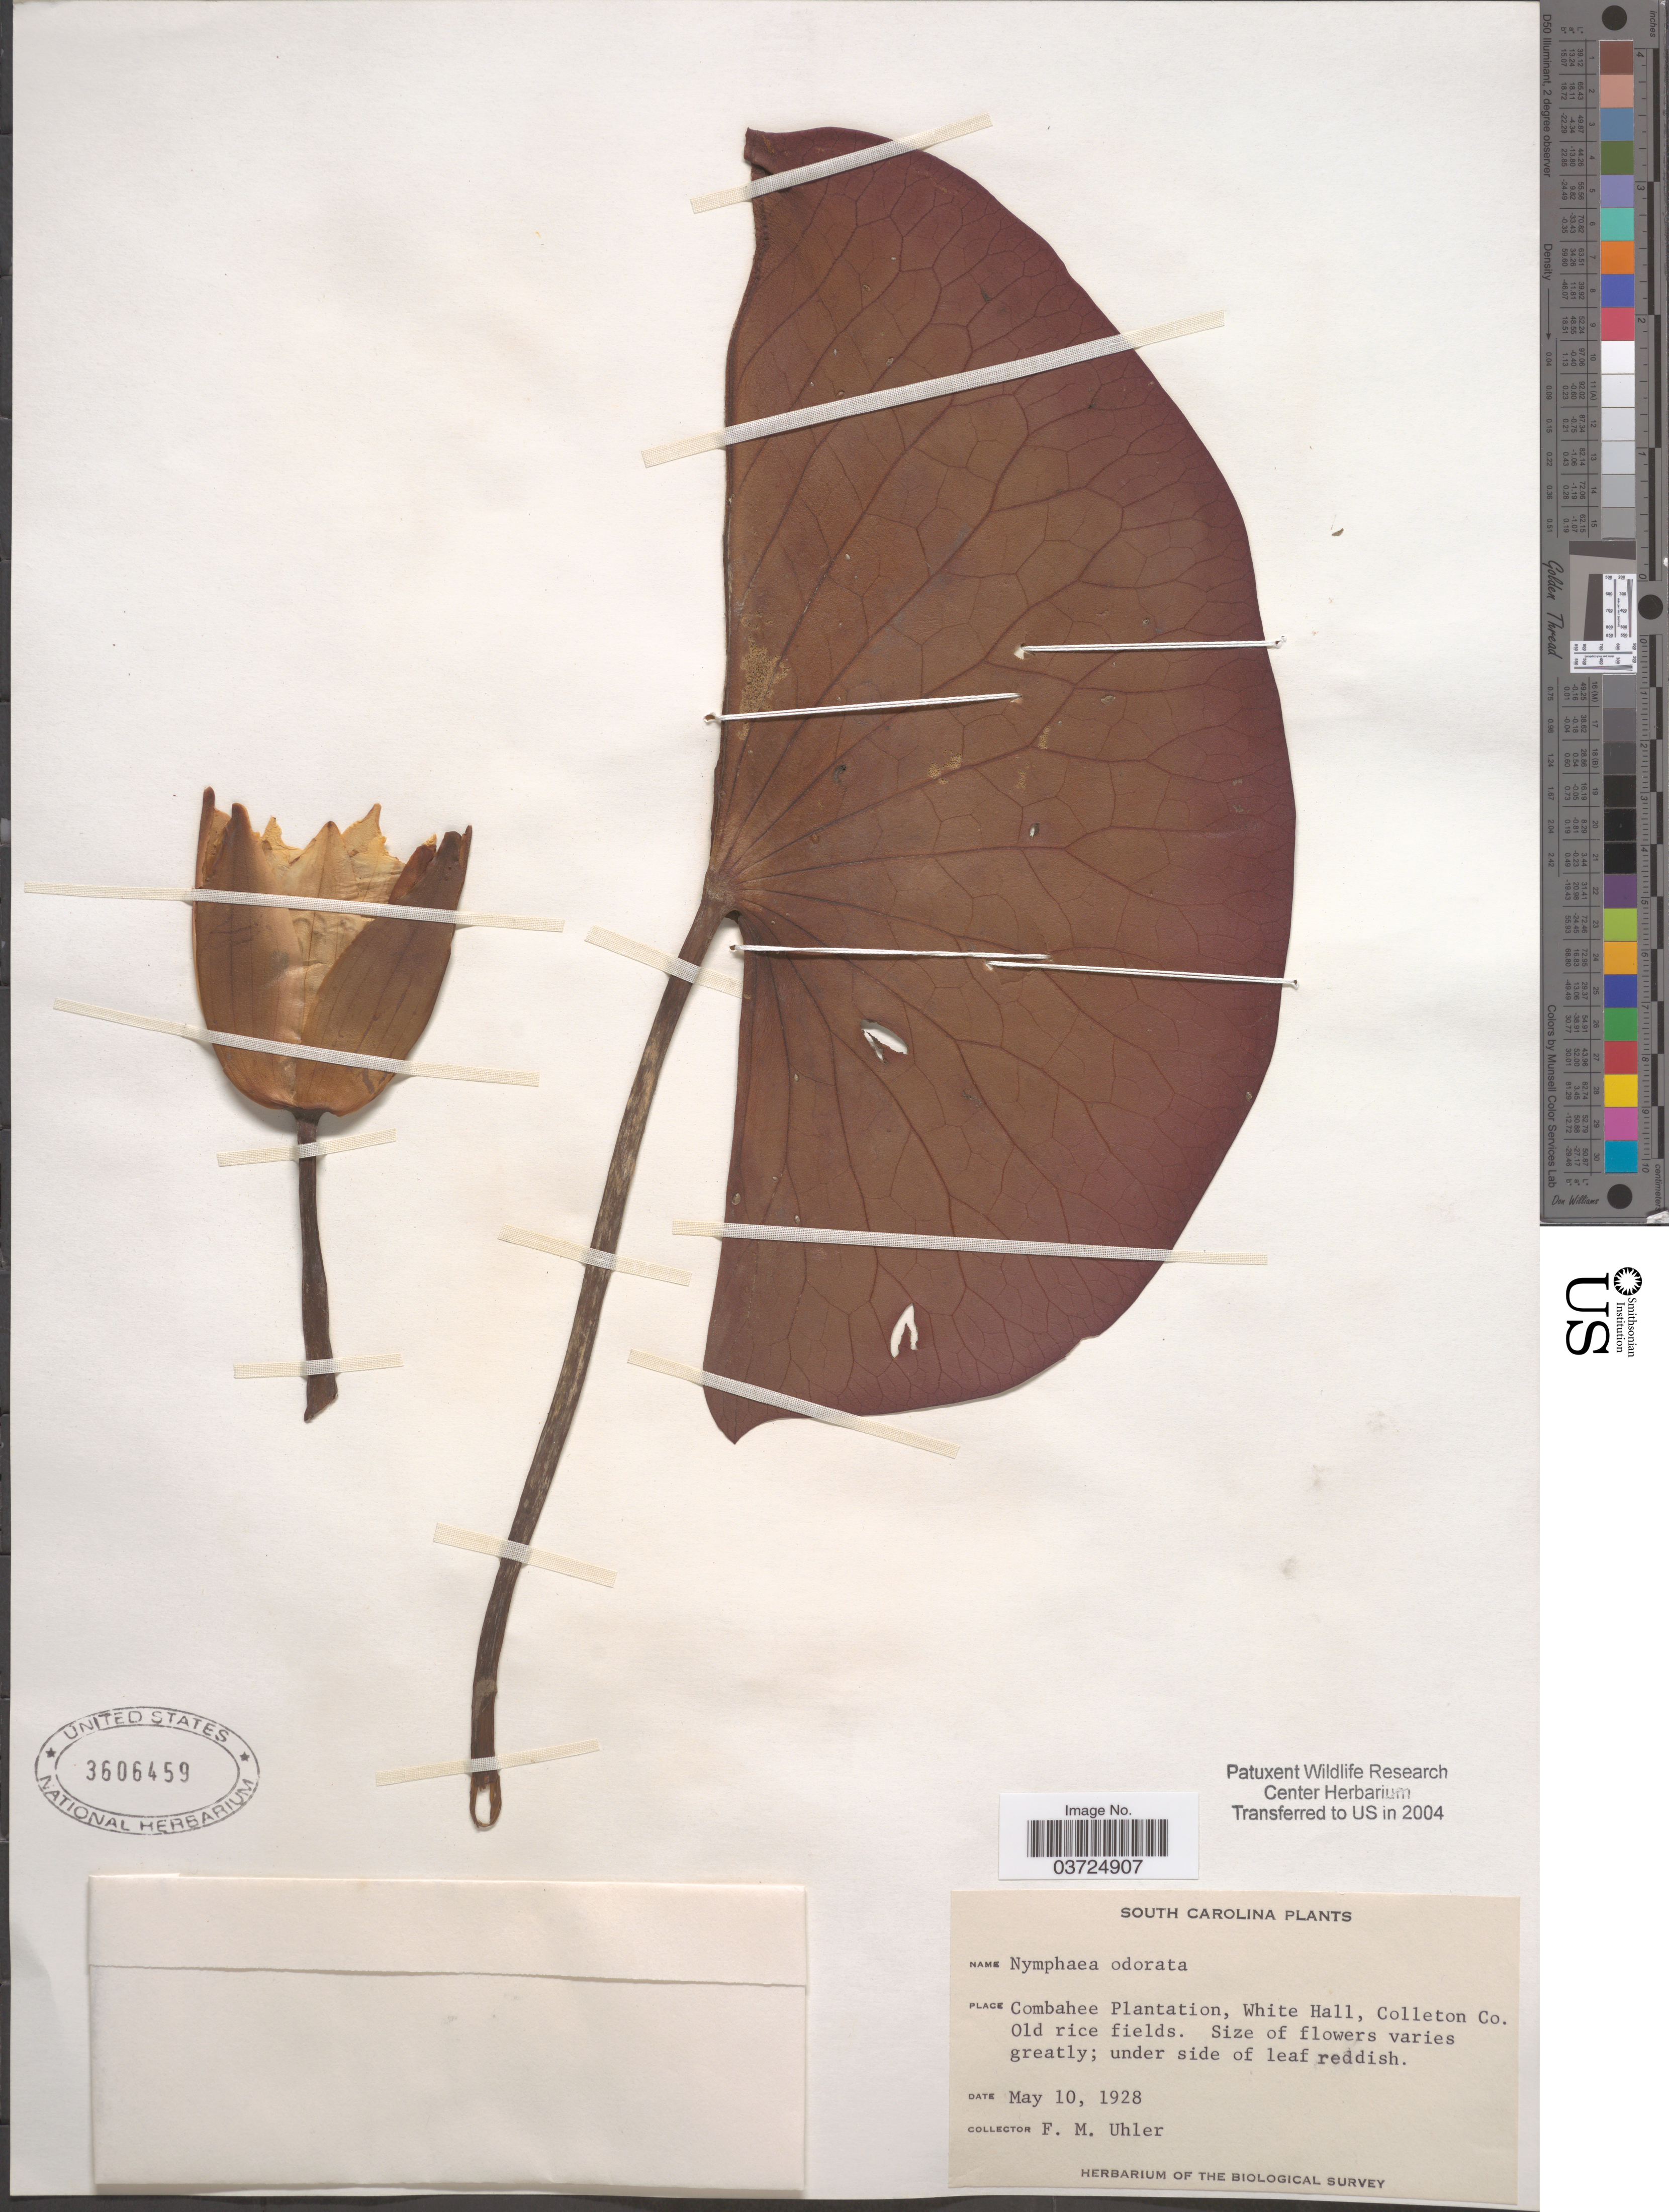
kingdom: Plantae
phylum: Tracheophyta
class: Magnoliopsida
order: Nymphaeales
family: Nymphaeaceae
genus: Nymphaea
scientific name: Nymphaea odorata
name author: Aiton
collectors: F. M. Uhler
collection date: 1928-05-10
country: United States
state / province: South Carolina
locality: Combahee Plantation, White Hall, Colleton Co.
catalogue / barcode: US 3606459